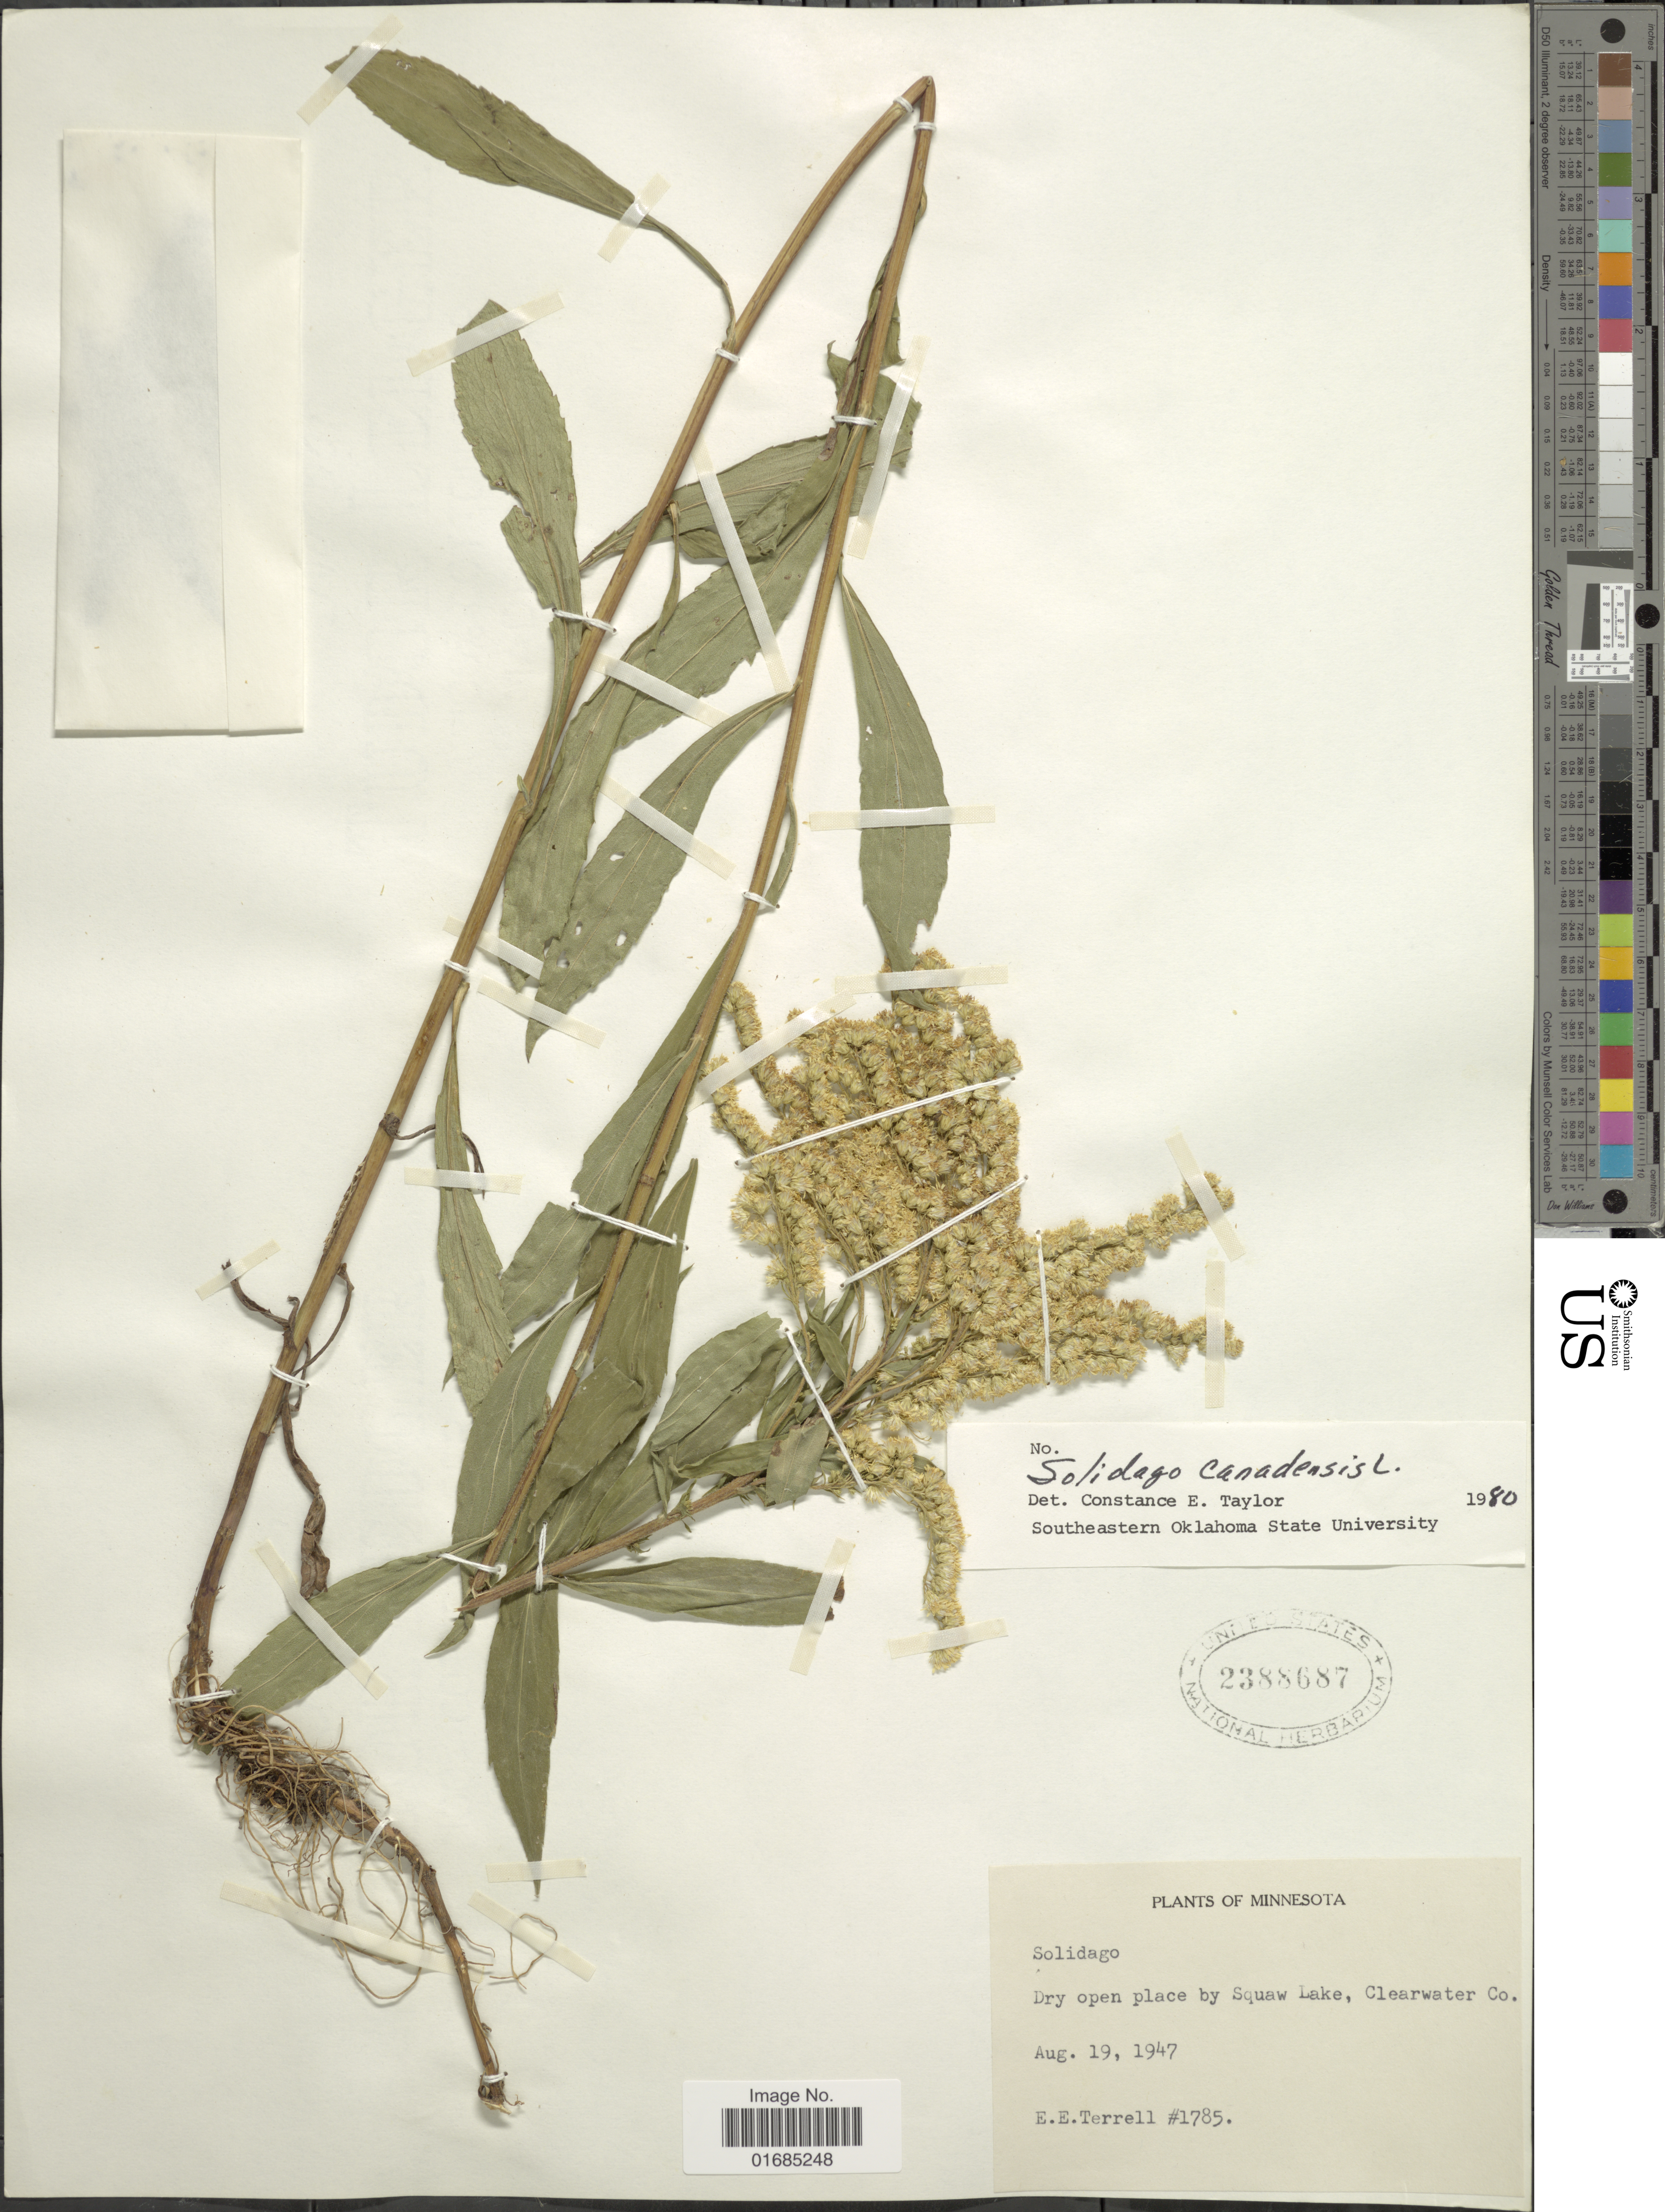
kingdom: Plantae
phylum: Tracheophyta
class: Magnoliopsida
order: Asterales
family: Asteraceae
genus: Solidago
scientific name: Solidago canadensis var. canadensis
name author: L.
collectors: E. E. Terrell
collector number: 1785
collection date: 1947-08-19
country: United States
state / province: Minnesota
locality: Dry open place by Squaw Lake, Clearwater Co.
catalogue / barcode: US 2388687